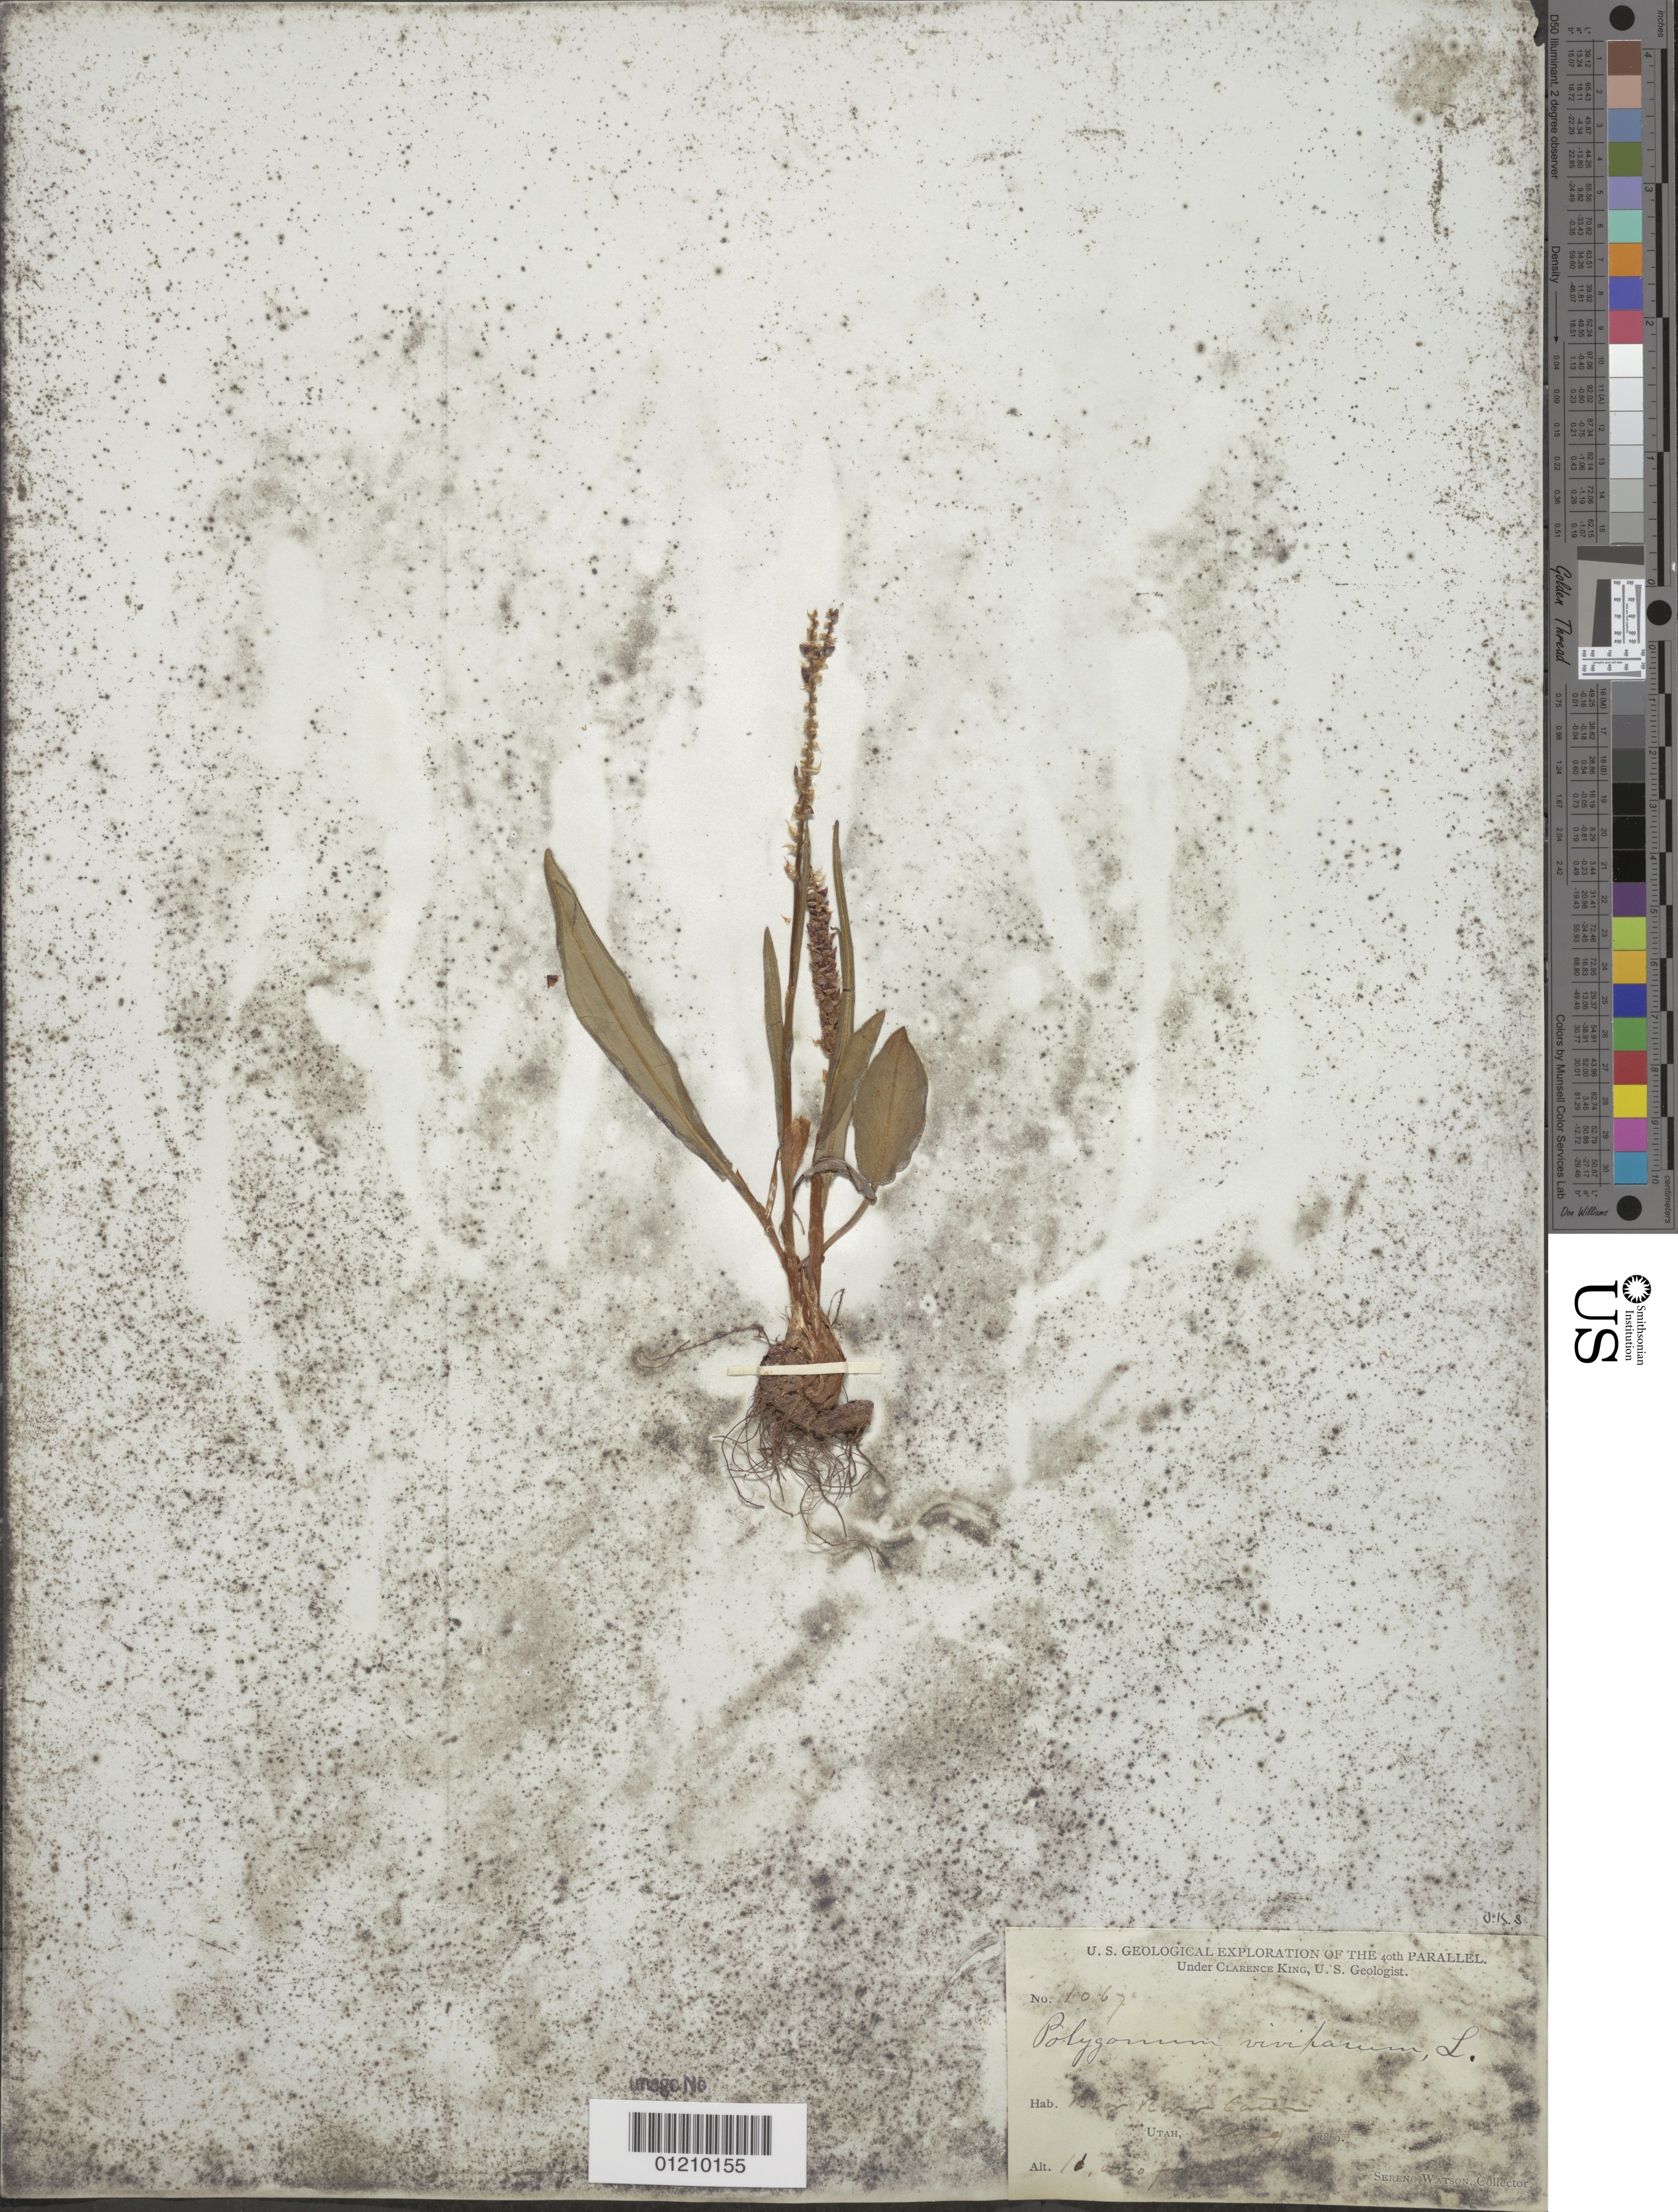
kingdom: Plantae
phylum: Tracheophyta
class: Magnoliopsida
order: Caryophyllales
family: Polygonaceae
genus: Bistorta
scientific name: Bistorta vivipara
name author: (L.) Delarbre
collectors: S. Watson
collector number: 1067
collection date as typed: Aug1869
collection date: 1869-08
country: United States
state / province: Utah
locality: Bear River Canyon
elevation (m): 3048